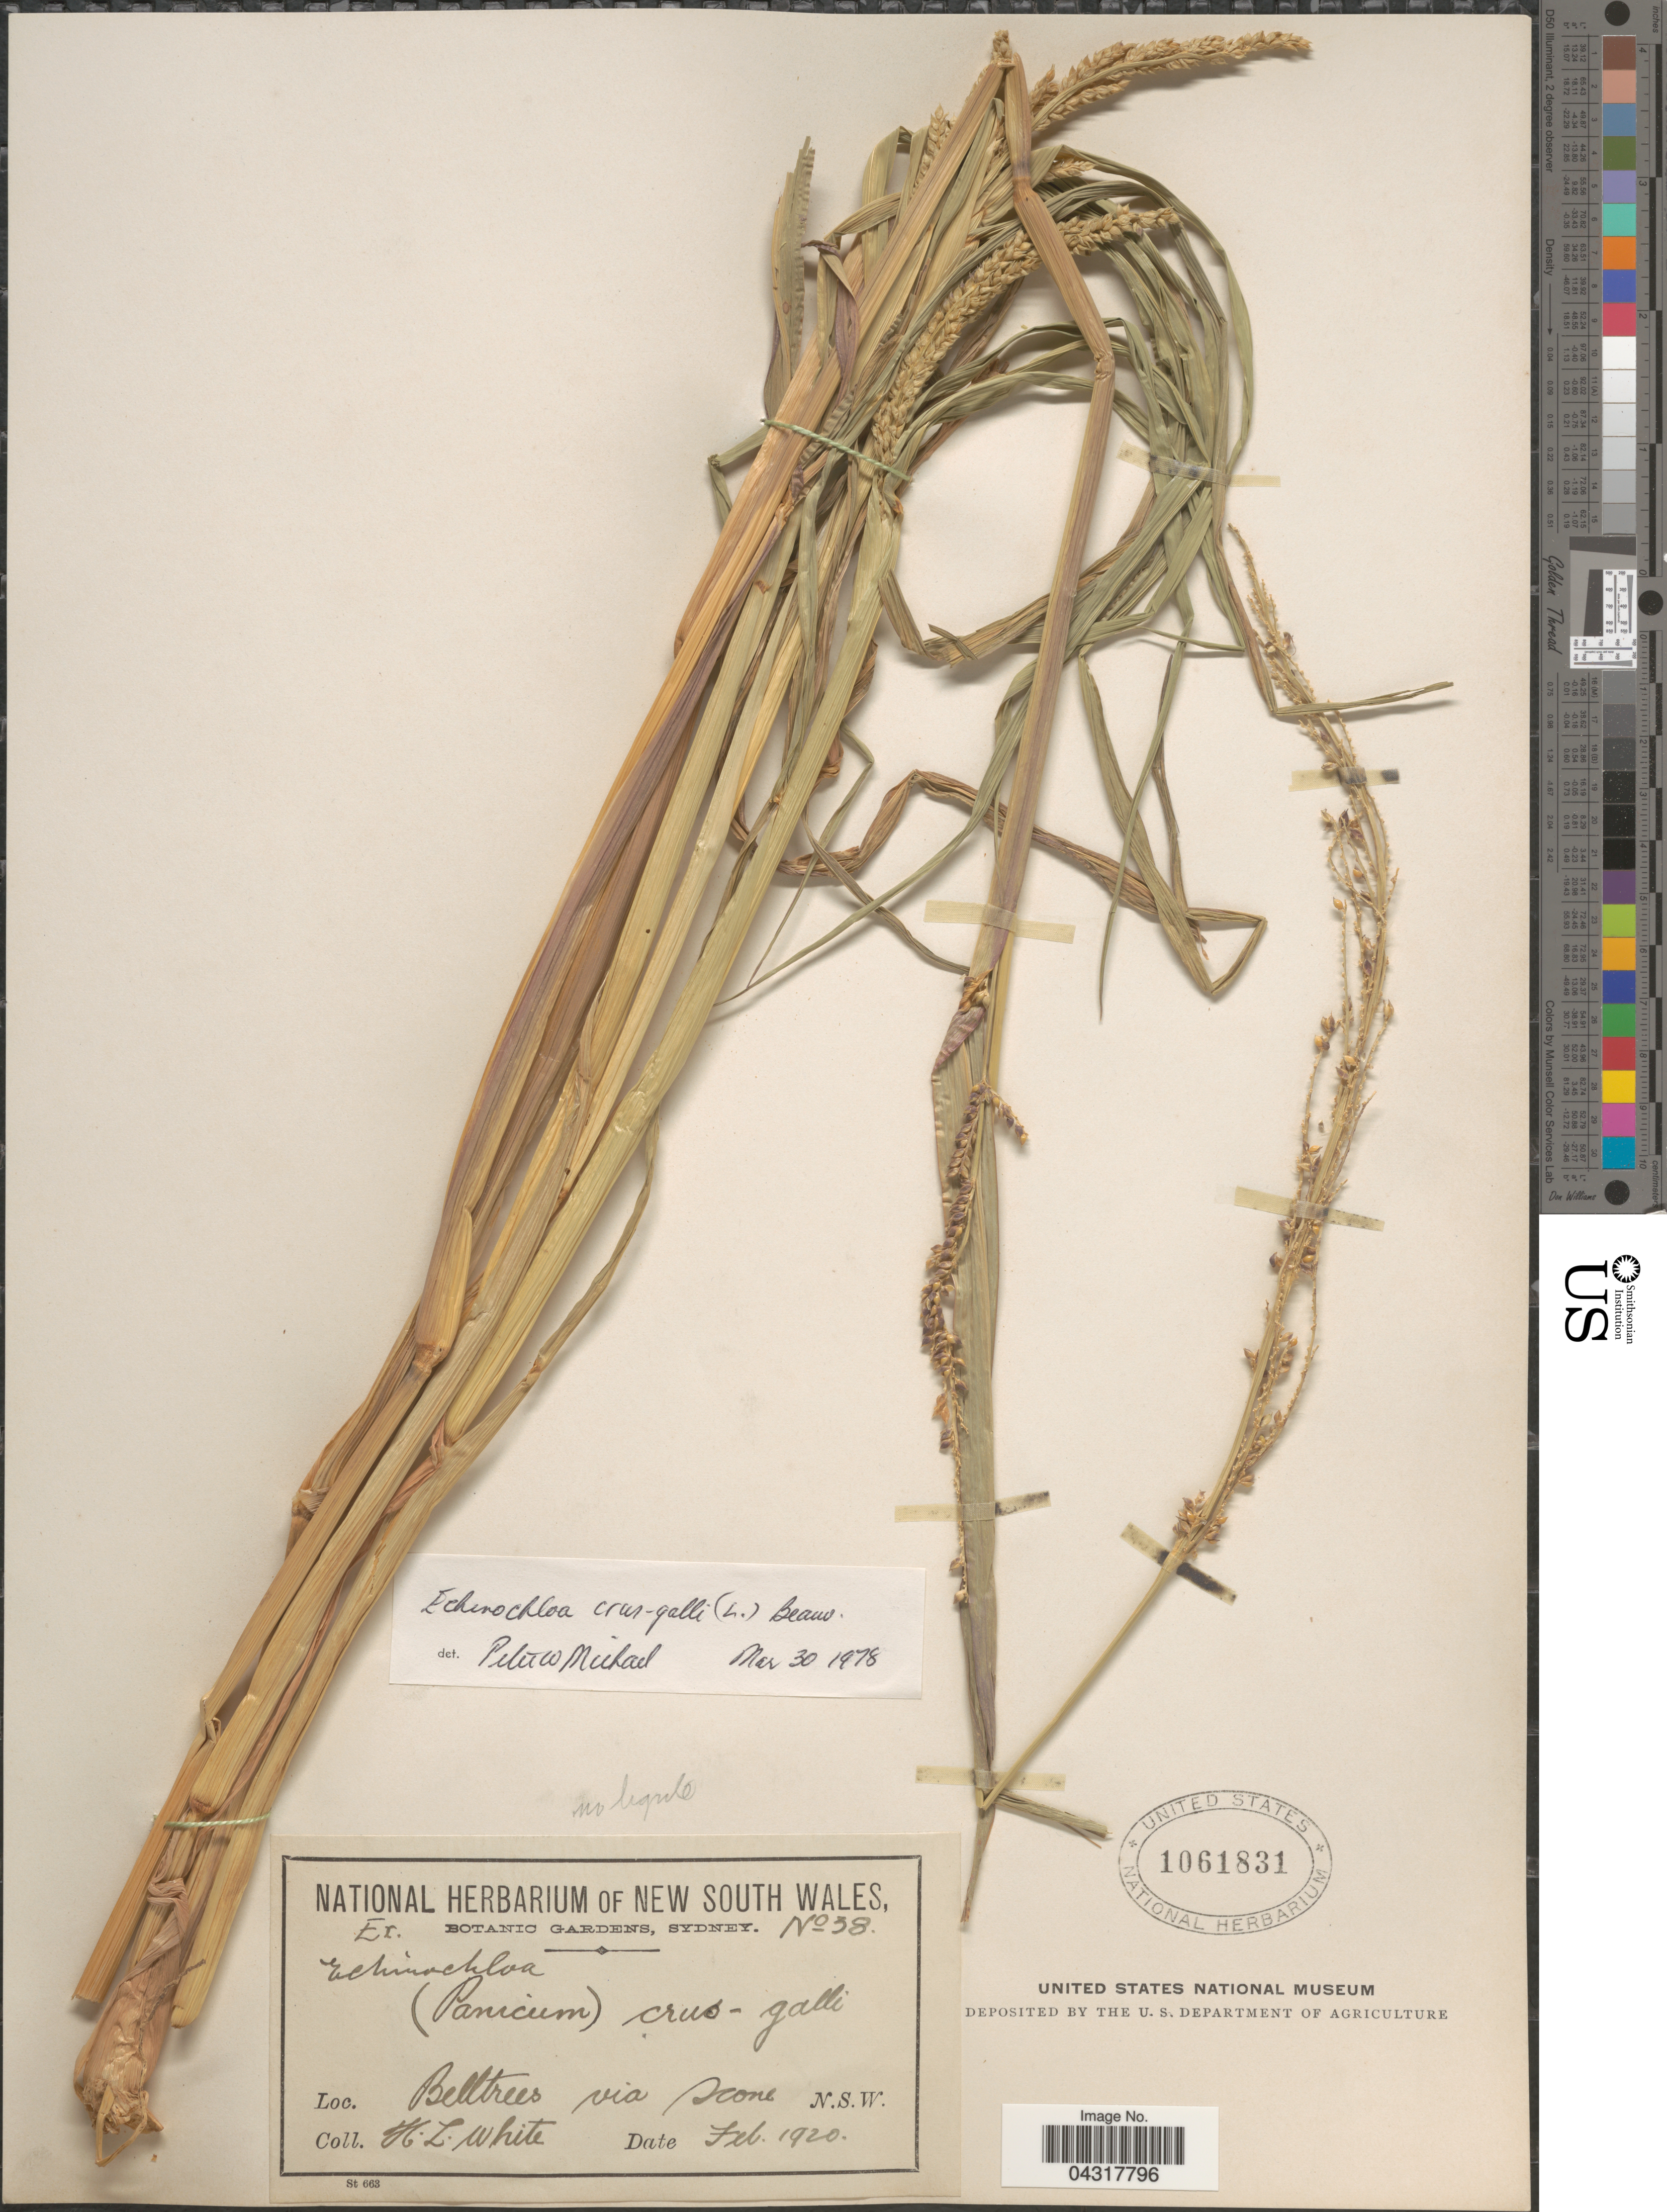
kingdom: Plantae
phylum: Tracheophyta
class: Liliopsida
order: Poales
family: Poaceae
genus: Echinochloa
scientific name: Echinochloa crus-galli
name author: (L.) P. Beauv.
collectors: H. White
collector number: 38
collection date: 1920-02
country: Australia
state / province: New South Wales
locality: Belltrees via Scone.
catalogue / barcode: US 1061831